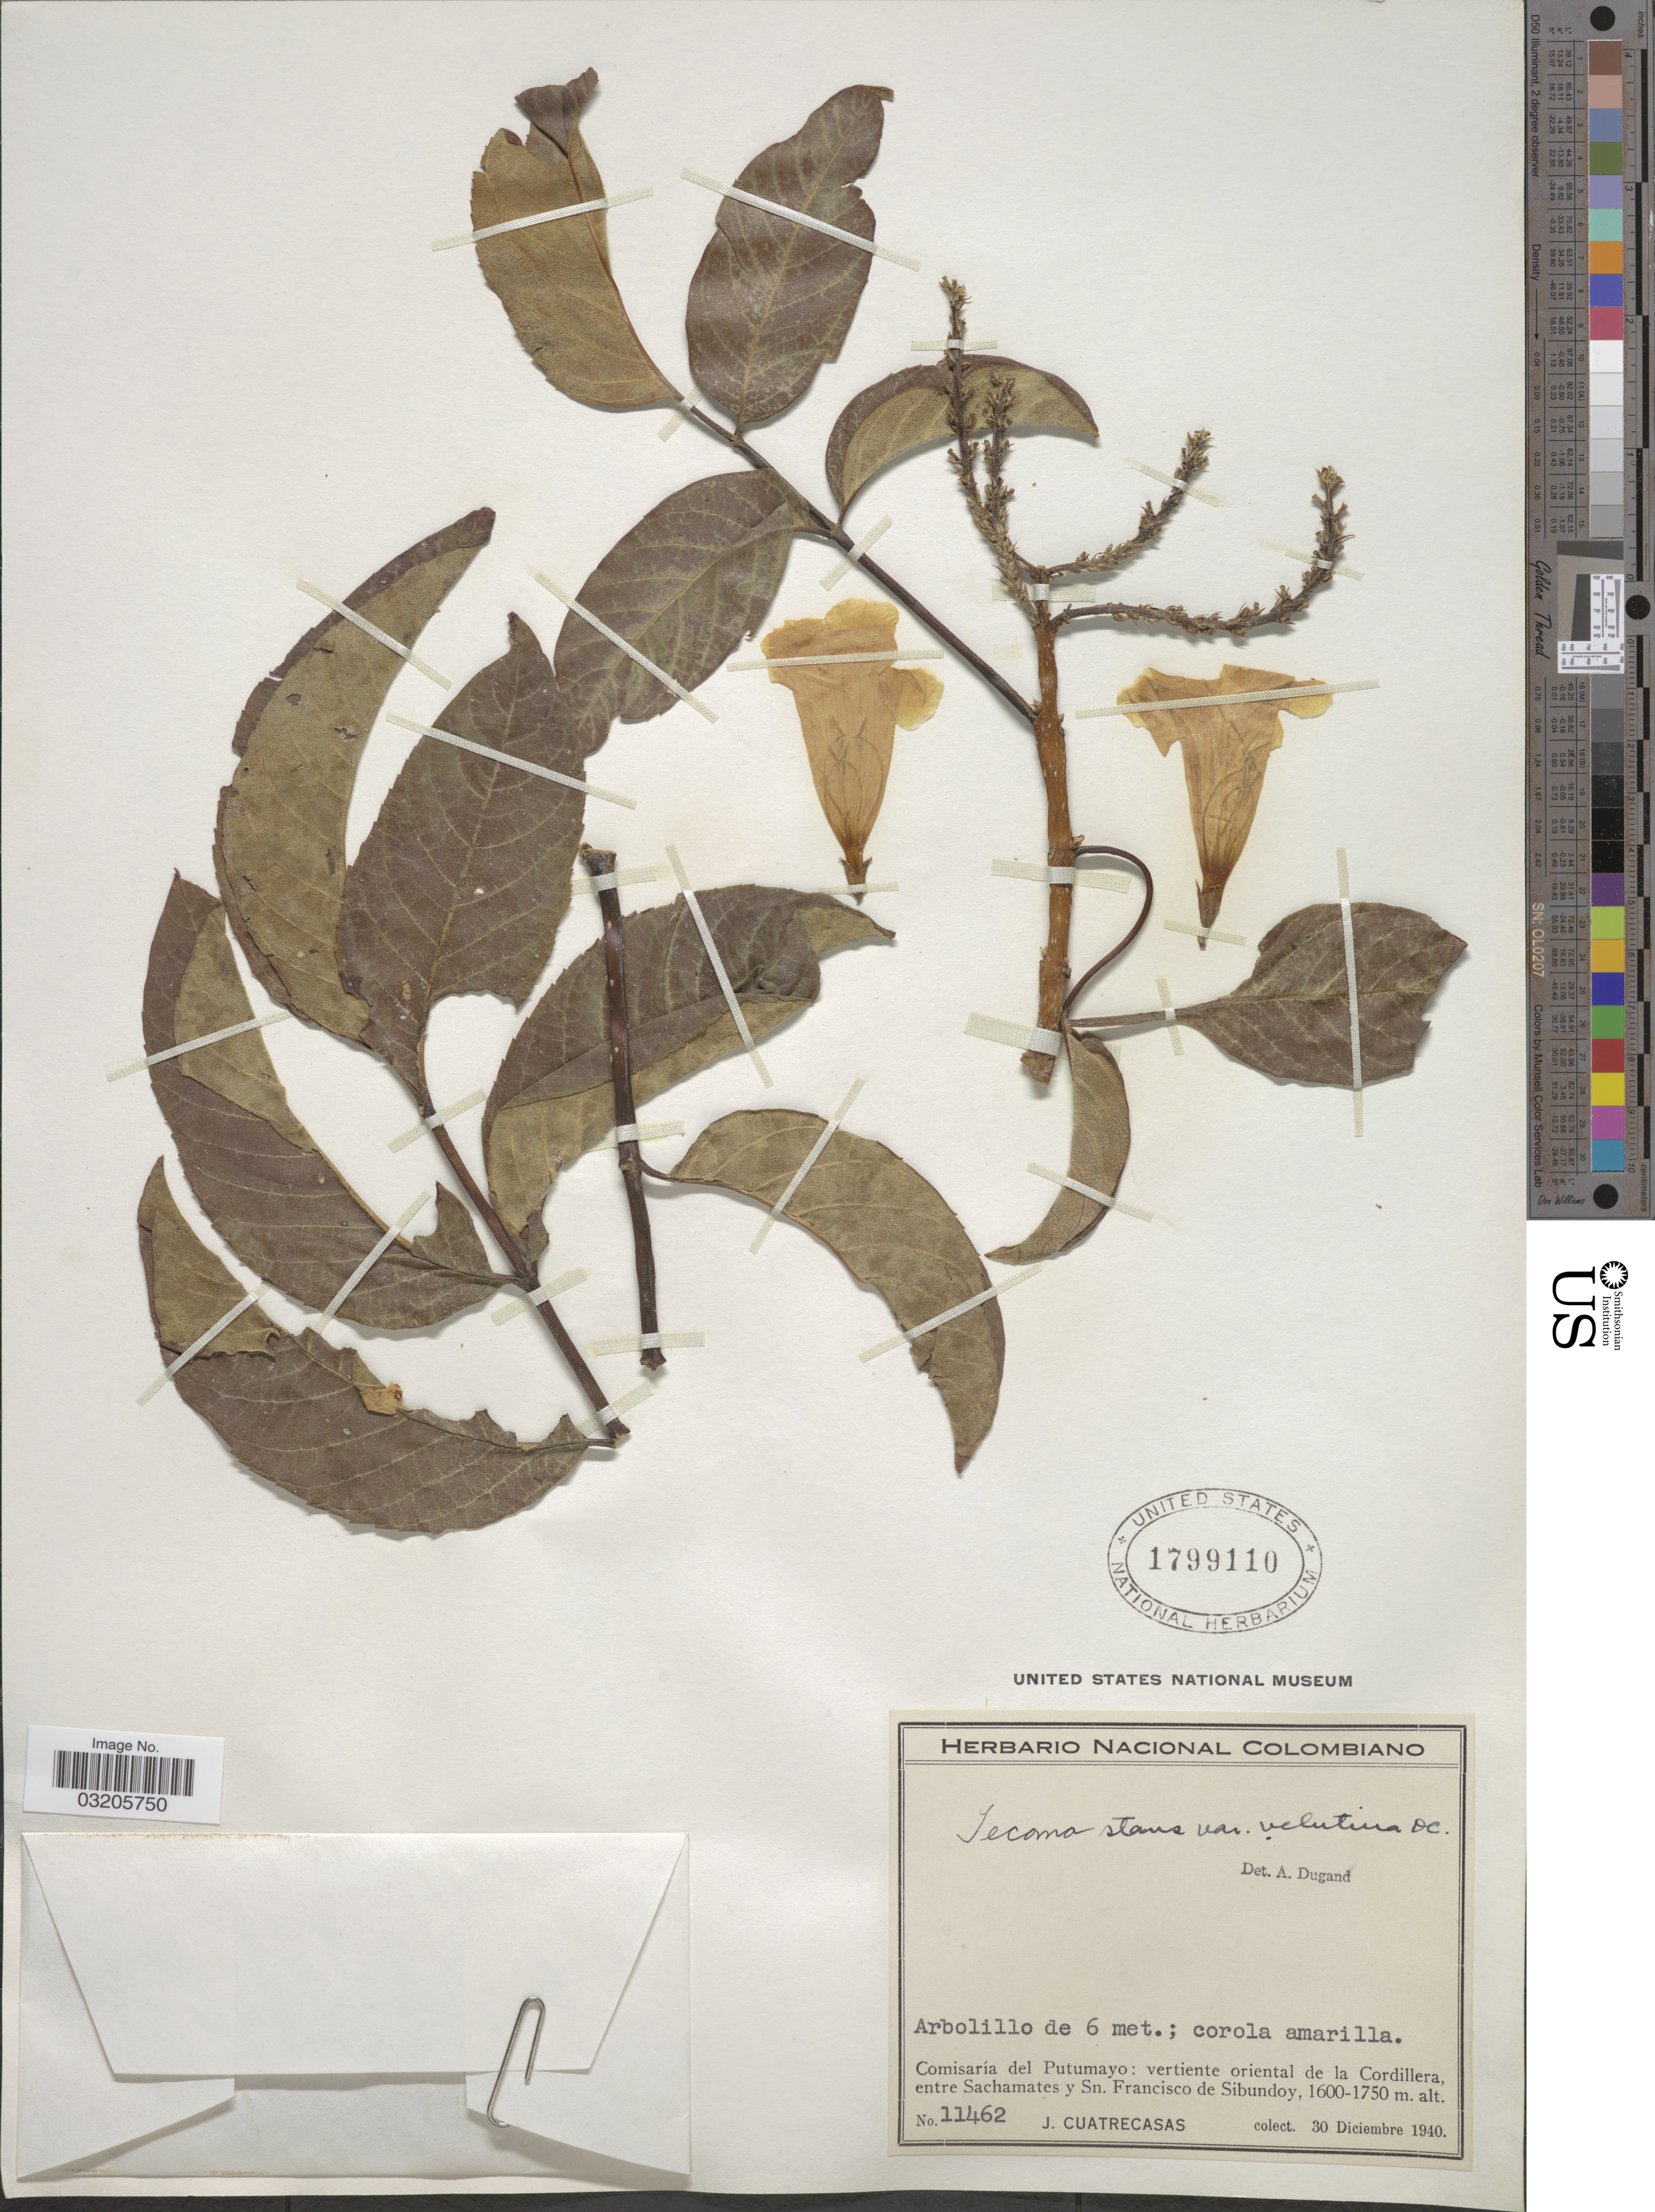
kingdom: Plantae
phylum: Tracheophyta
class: Magnoliopsida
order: Lamiales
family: Bignoniaceae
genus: Tecoma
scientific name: Tecoma stans var. velutina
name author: DC.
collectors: J. Cuatrecasas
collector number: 11462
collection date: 1940-12-30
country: Colombia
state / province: Putumayo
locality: Comisaría del Putumayo: vertiente oriental de la Cordillera, entre Sachamates y Sn. Francisco de Sibundoy.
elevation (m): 1600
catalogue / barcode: US 1799110